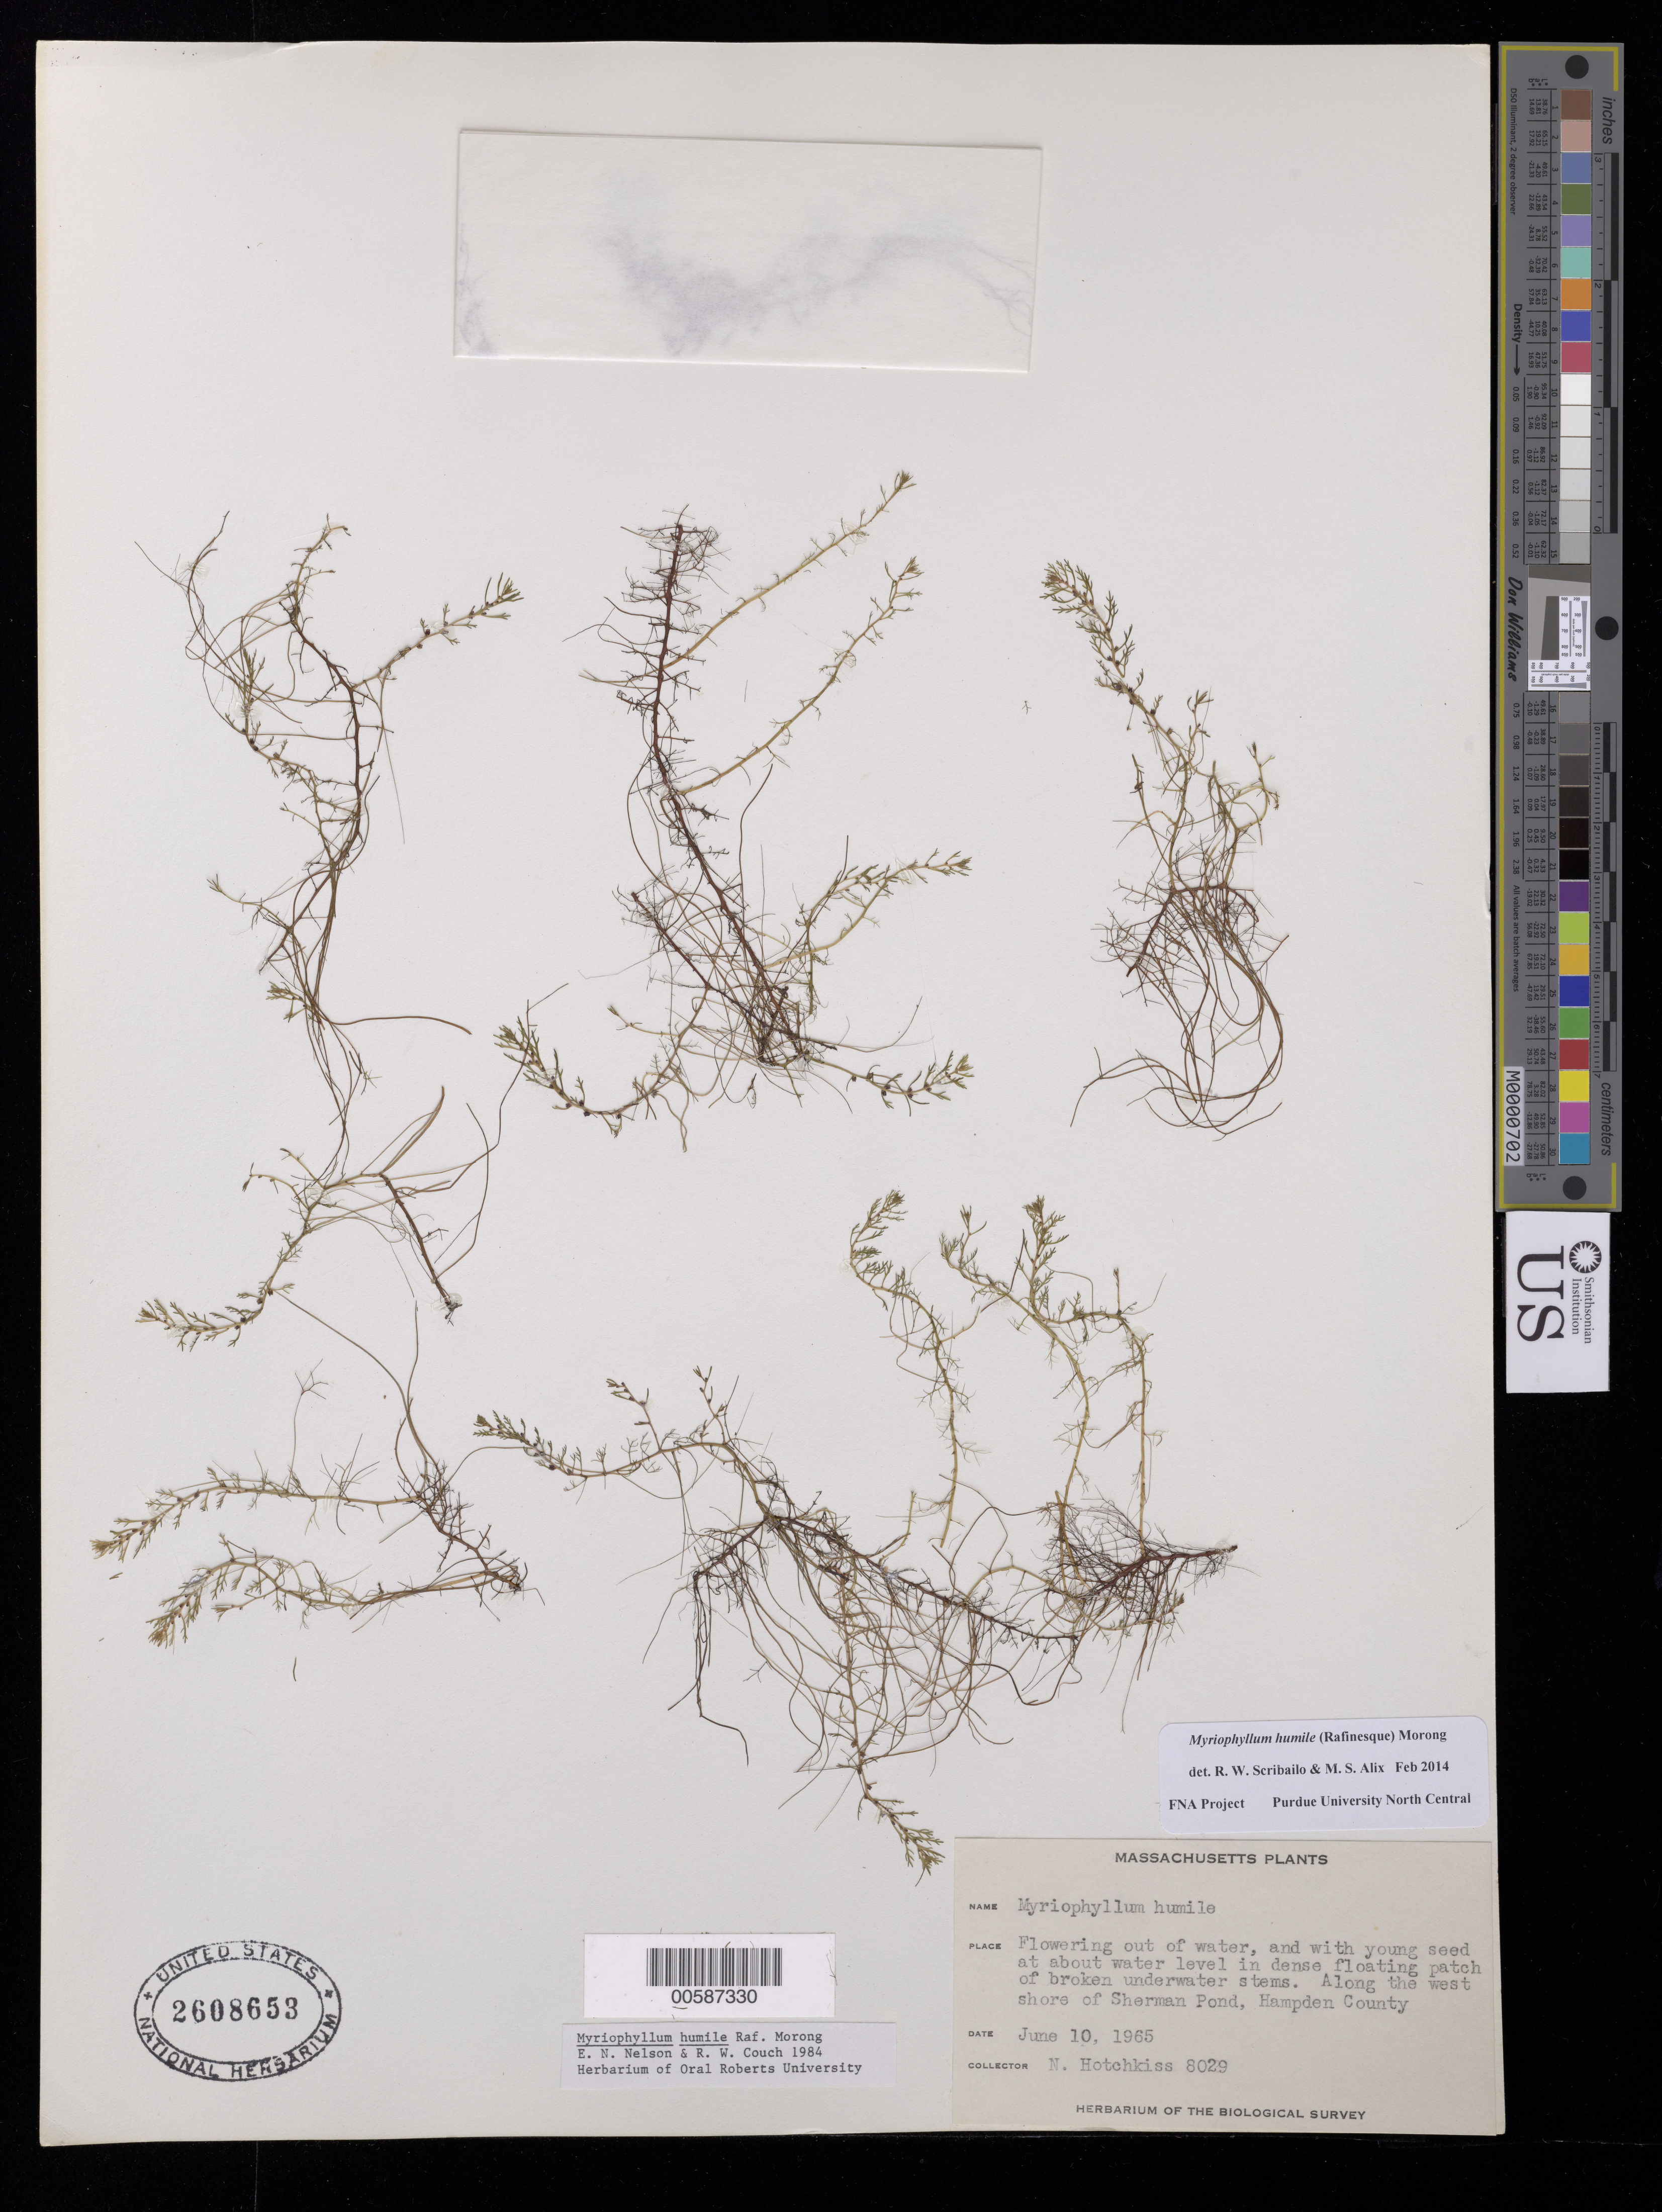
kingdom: Plantae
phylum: Tracheophyta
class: Magnoliopsida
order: Saxifragales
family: Haloragaceae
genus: Myriophyllum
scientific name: Myriophyllum humile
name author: (Raf.) Morong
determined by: Scribailo, R. W.; Alix, M. S.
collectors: N. Hotchkiss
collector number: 8029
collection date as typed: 10 Jun 1965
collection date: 1965-06-10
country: United States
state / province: Massachusetts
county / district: Hampden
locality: Sherman Pond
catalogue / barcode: US 2608653